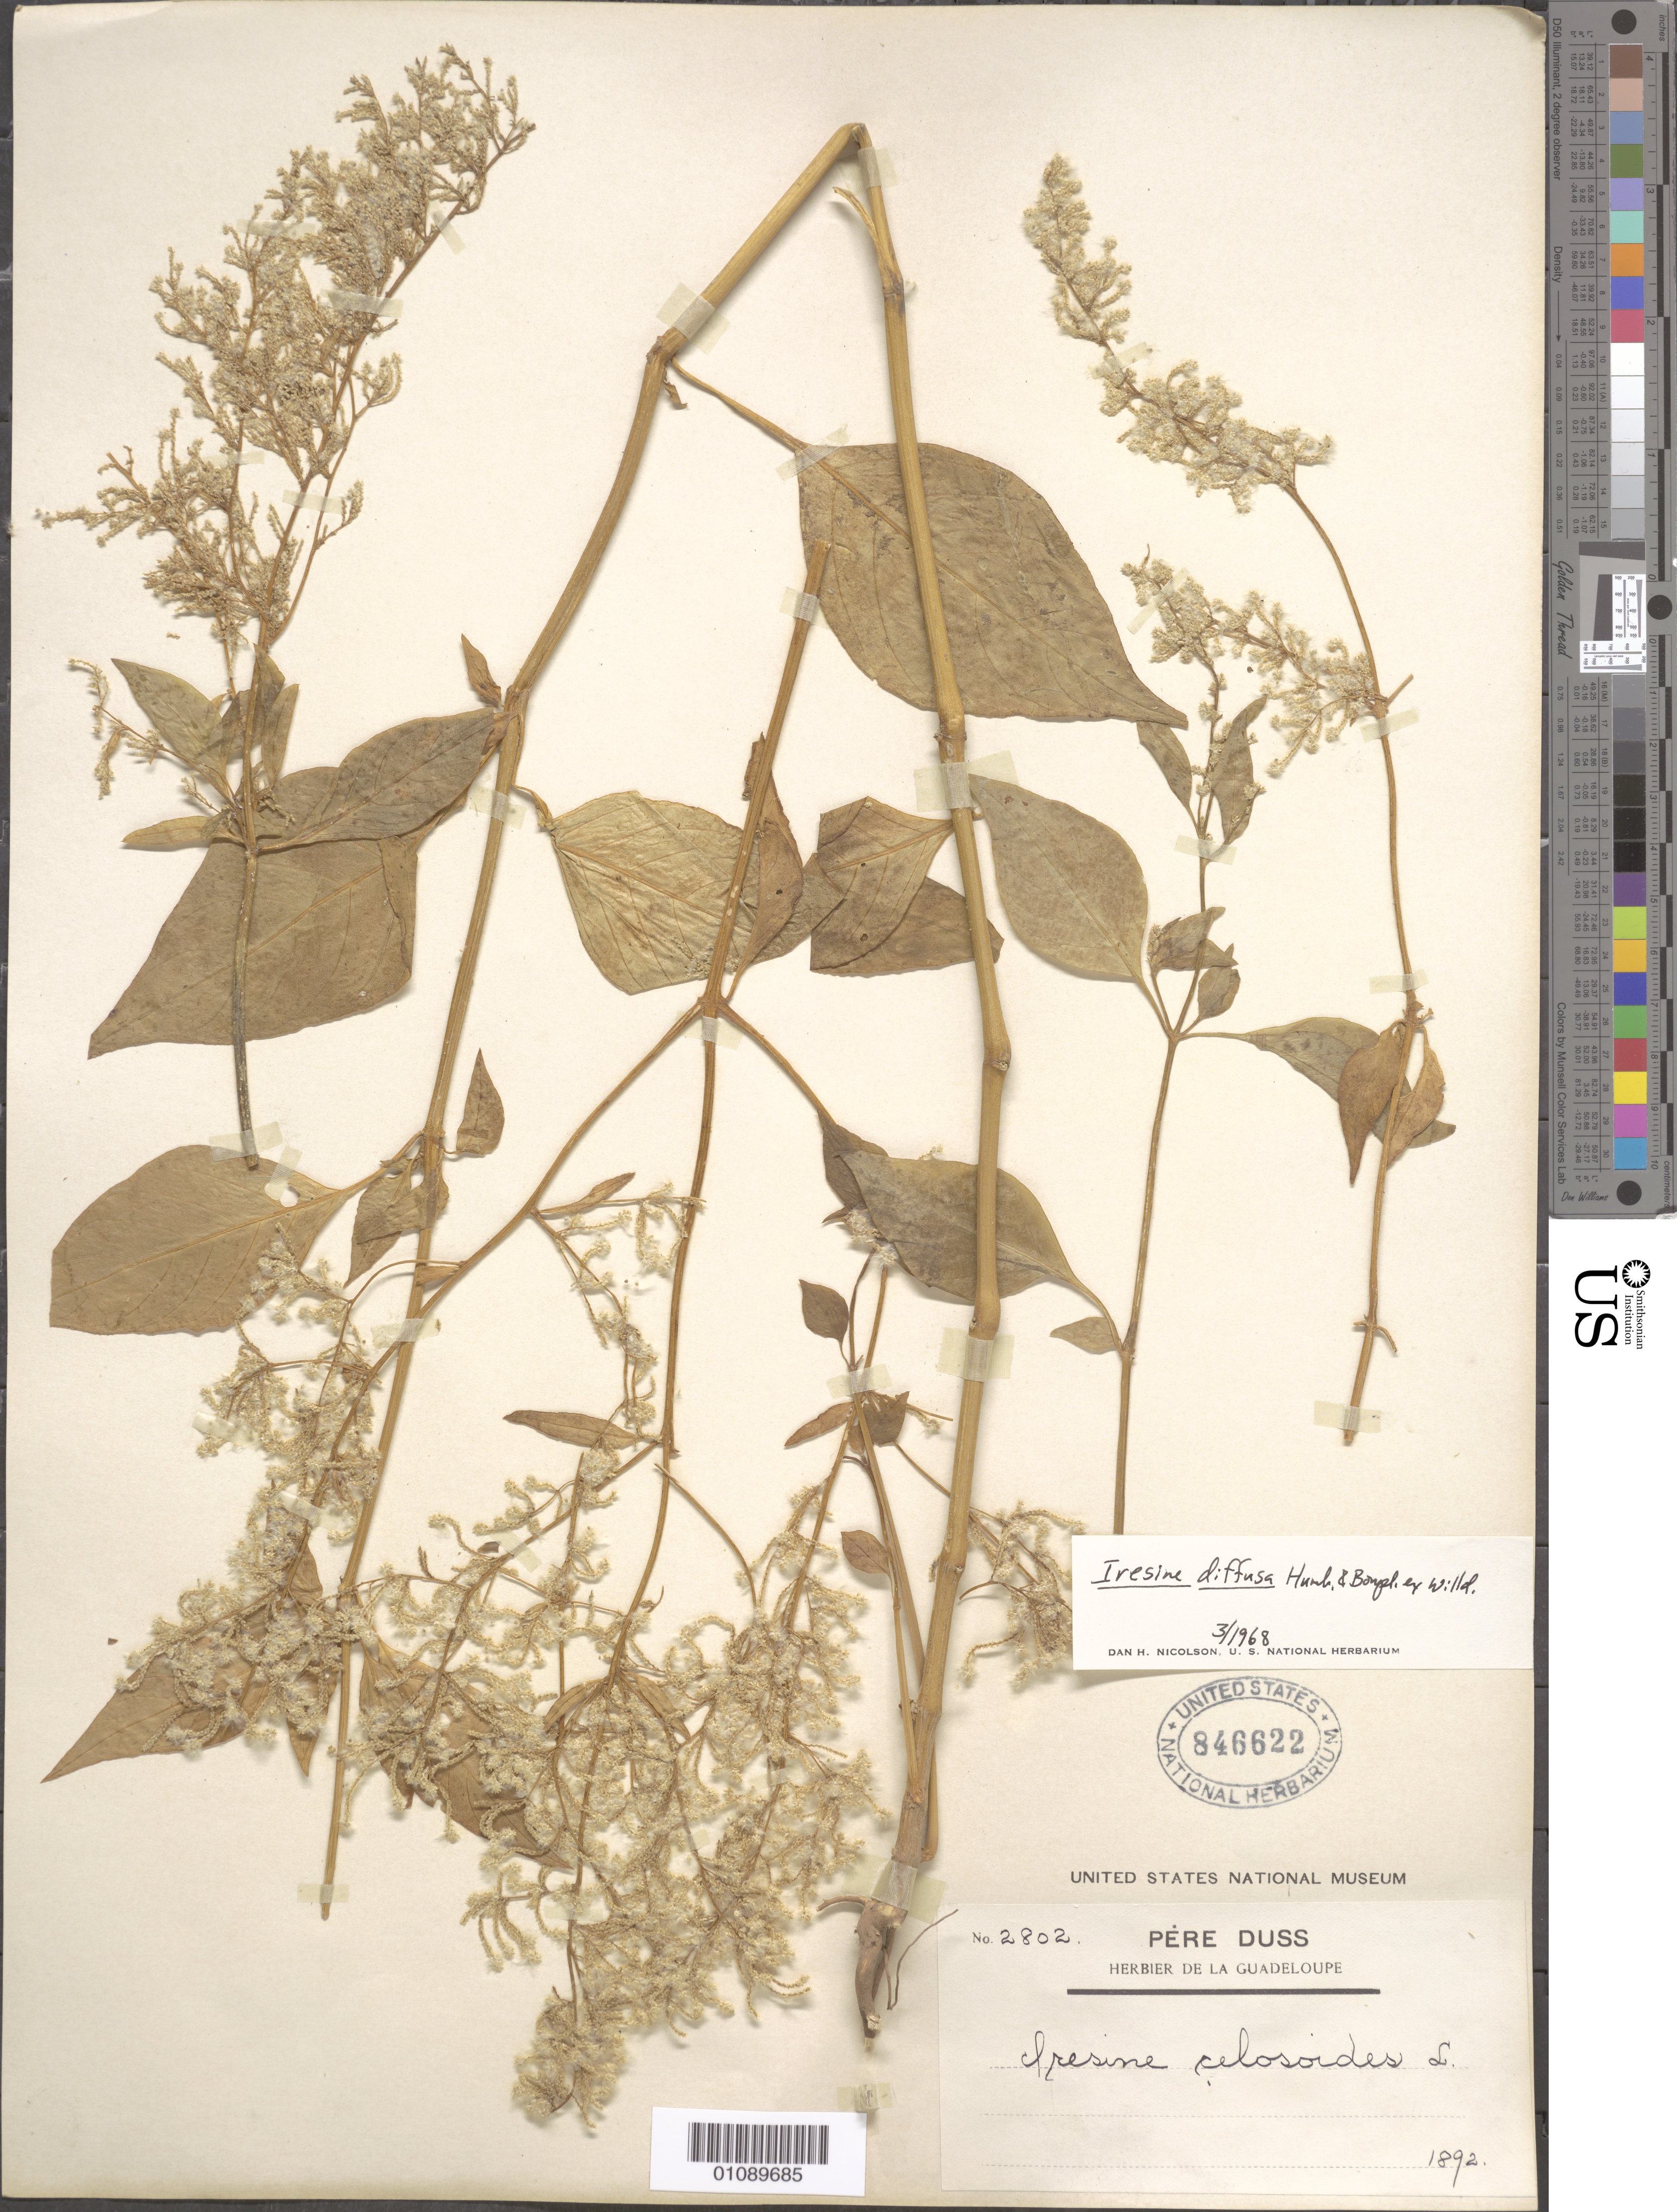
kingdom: Plantae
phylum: Tracheophyta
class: Magnoliopsida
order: Caryophyllales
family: Amaranthaceae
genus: Iresine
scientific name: Iresine diffusa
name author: Humb. & Bonpl. ex Willd.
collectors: Père Duss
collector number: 2802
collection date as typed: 1892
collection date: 1892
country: Guadeloupe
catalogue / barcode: US 846622